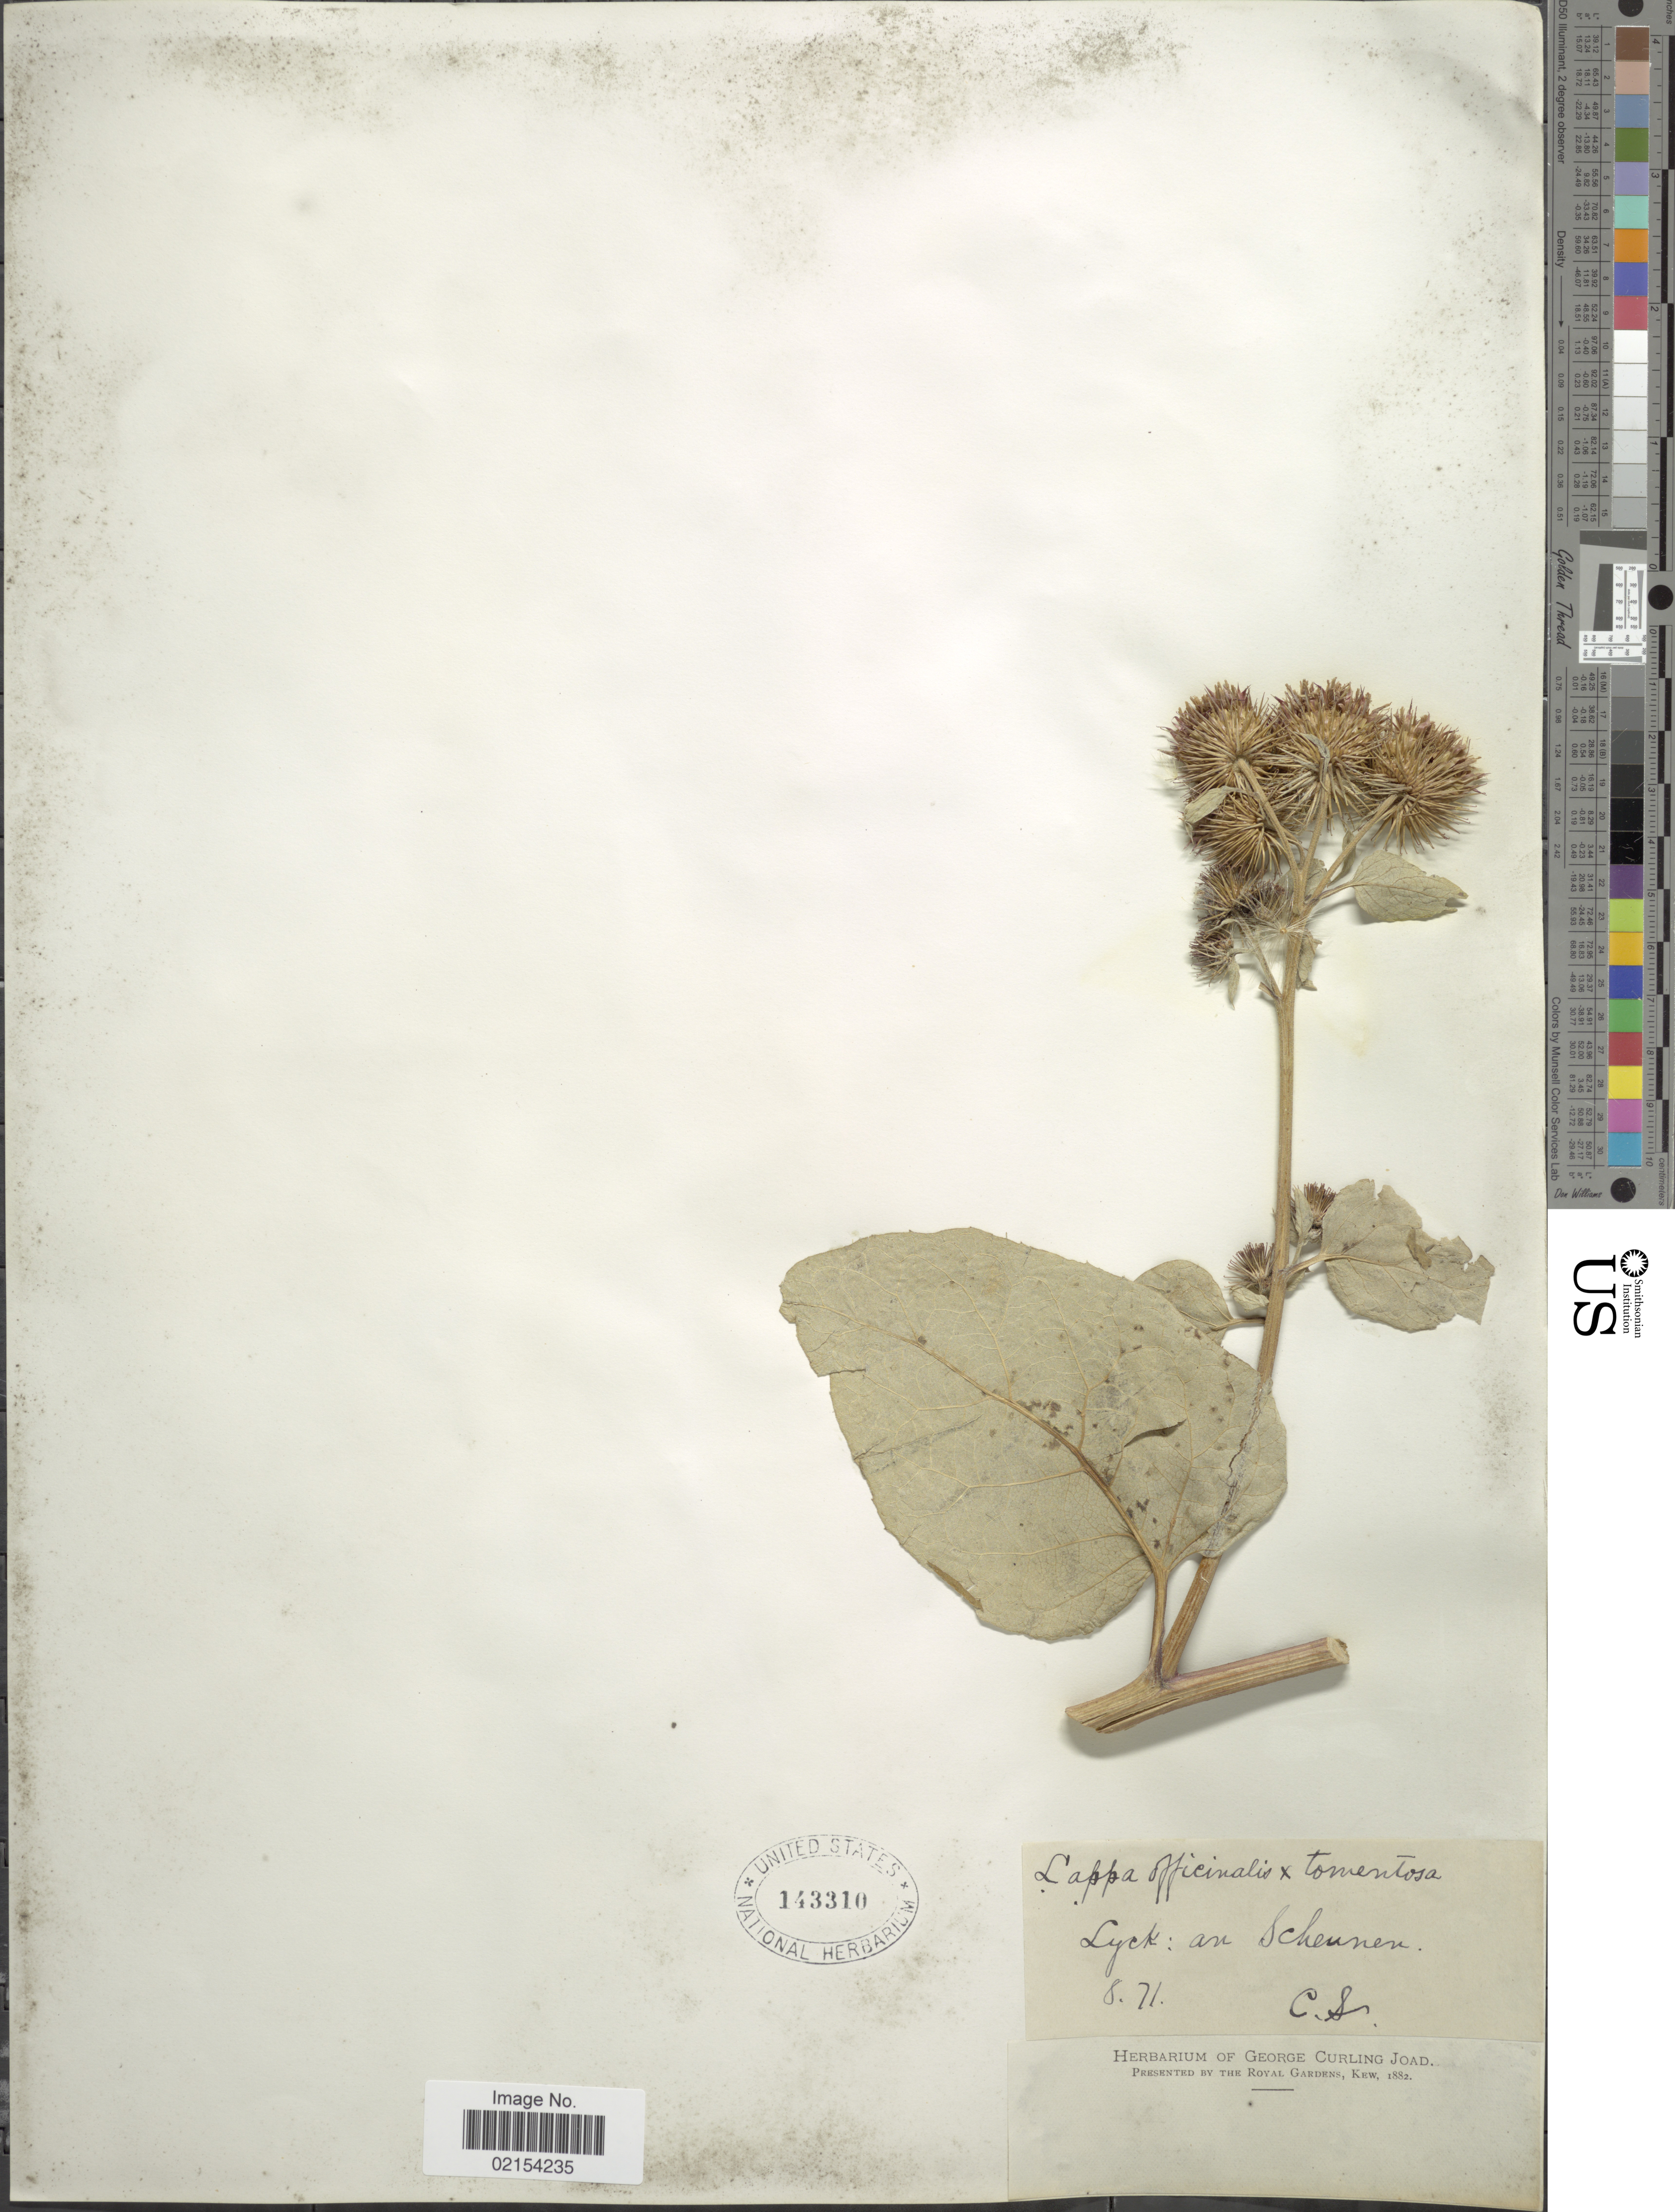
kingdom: Plantae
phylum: Tracheophyta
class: Magnoliopsida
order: Asterales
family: Asteraceae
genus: Arctium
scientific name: Arctium lappa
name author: L.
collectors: C. S.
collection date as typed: Transcribed d/m/y: /8/71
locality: Lyck: an Scheunen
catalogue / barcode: US 143310